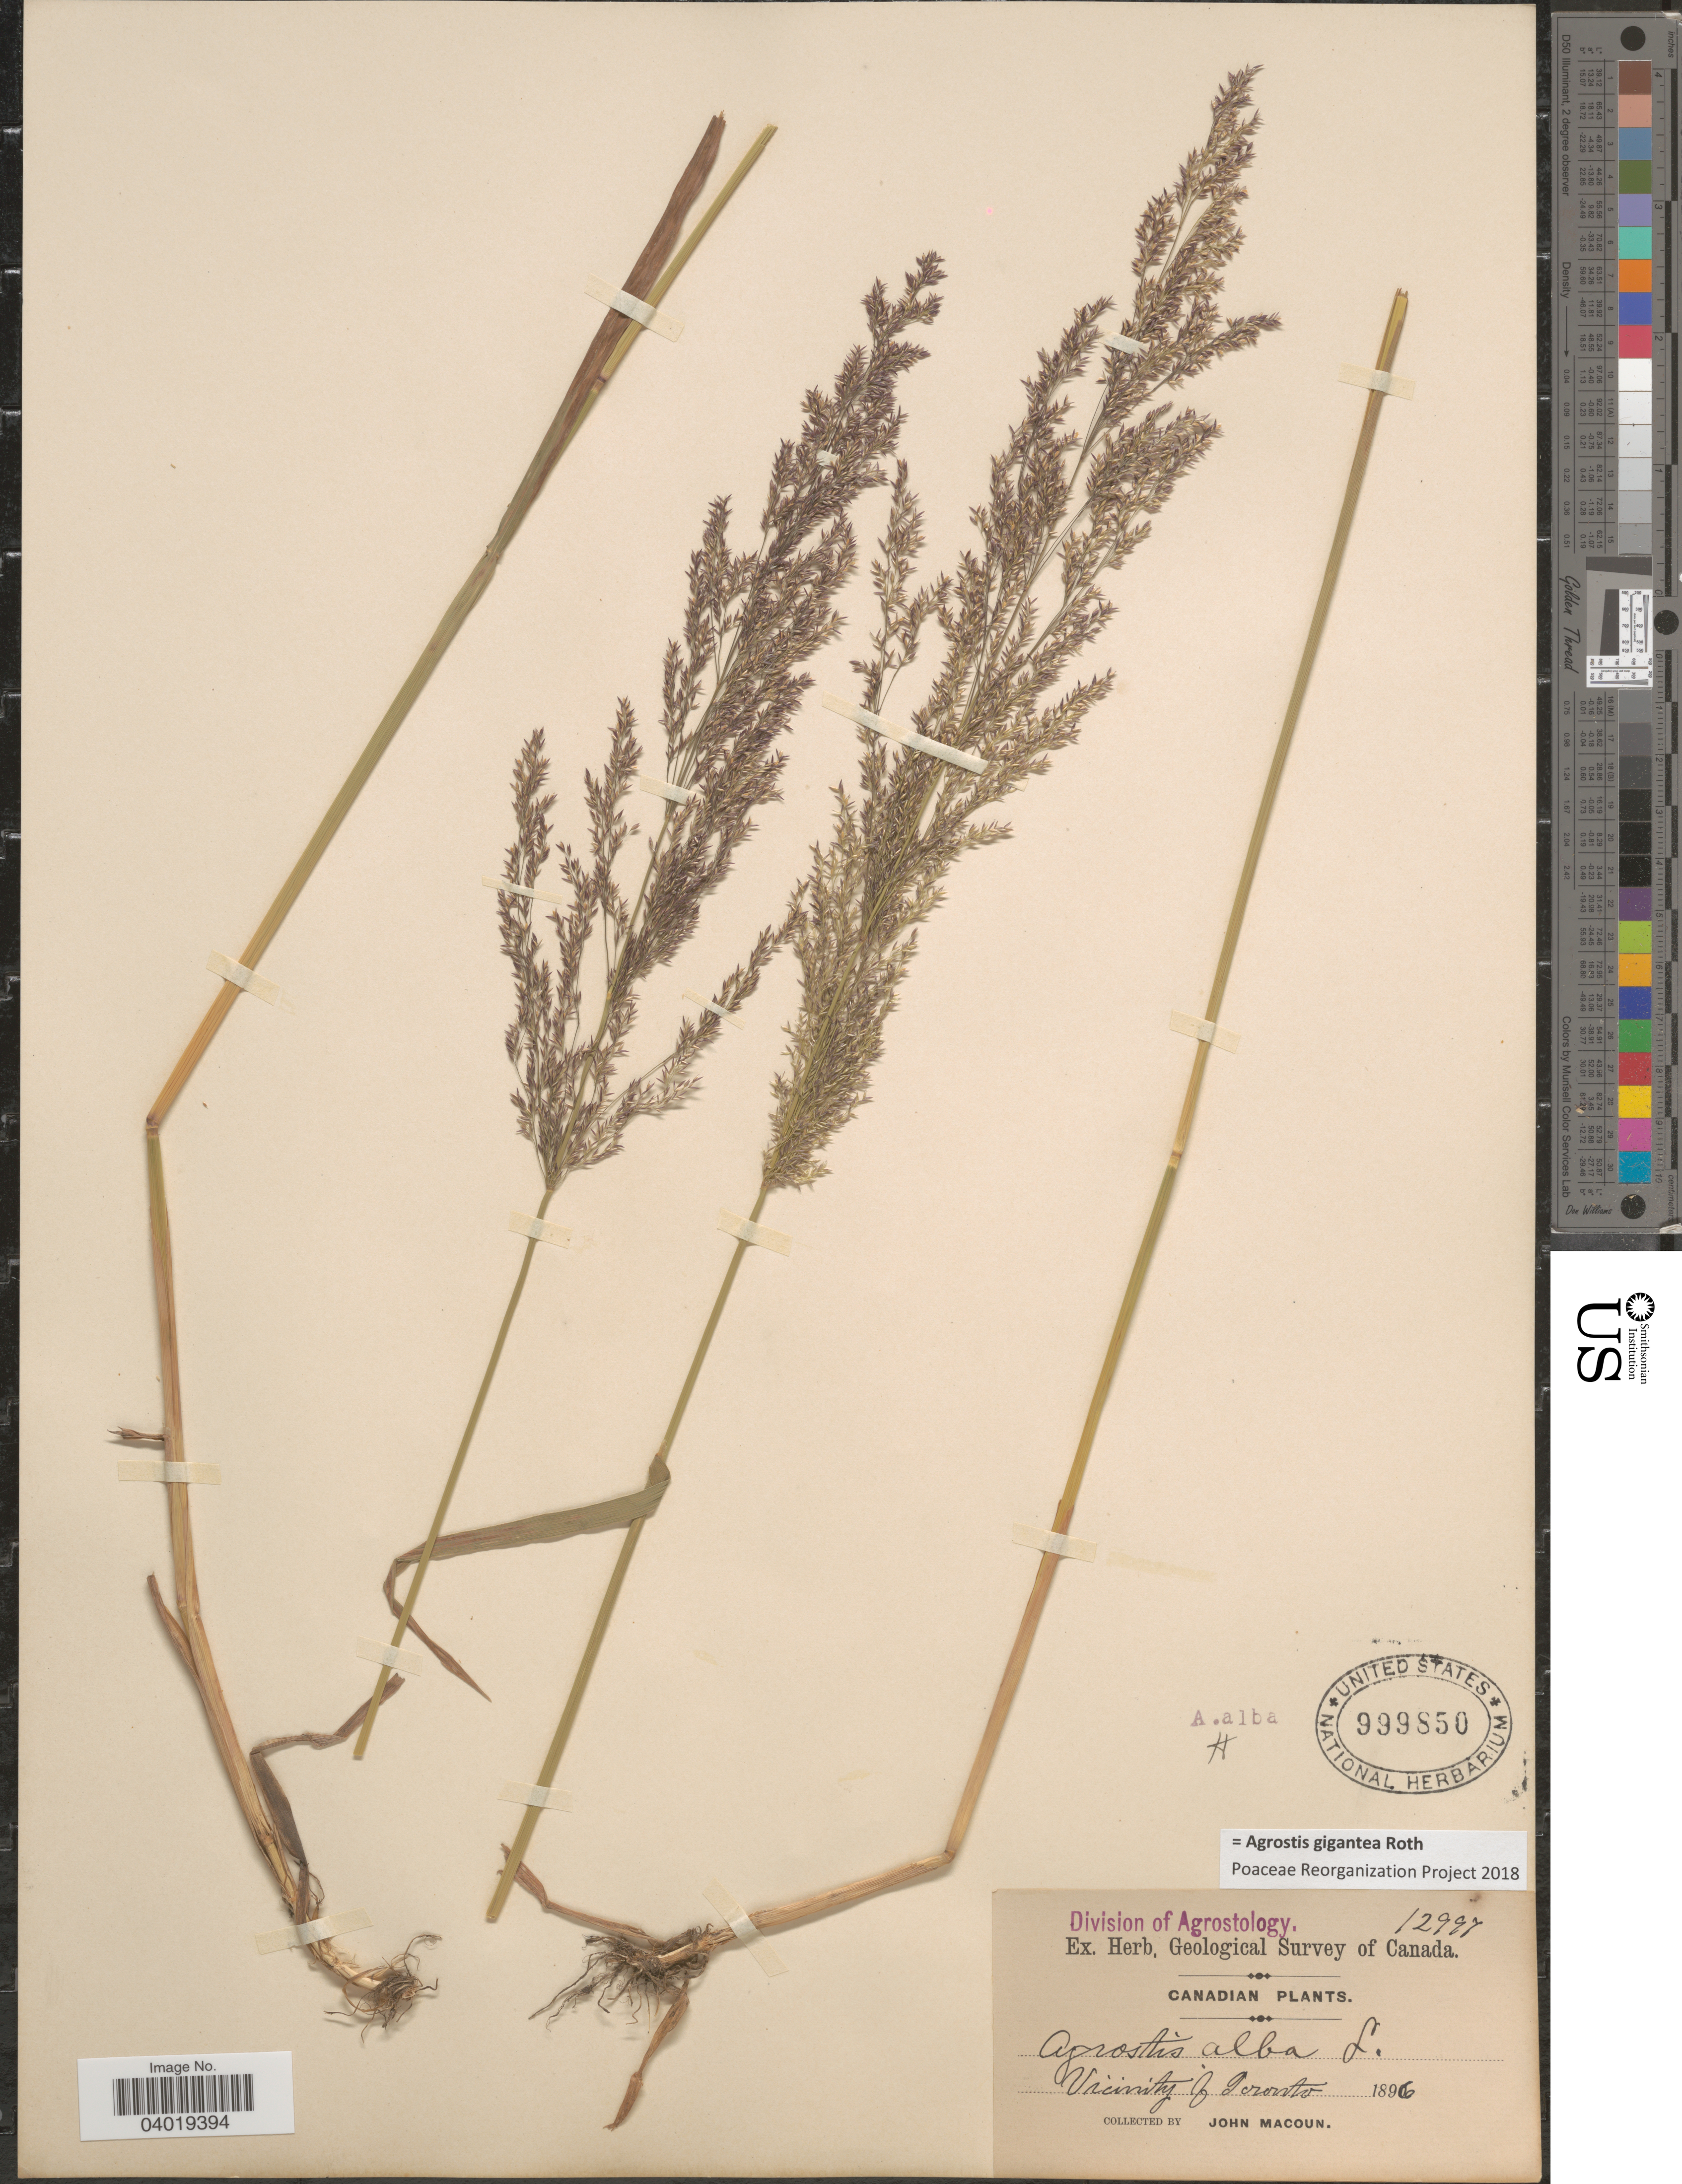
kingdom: Plantae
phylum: Tracheophyta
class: Liliopsida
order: Poales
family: Poaceae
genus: Agrostis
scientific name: Agrostis gigantea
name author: Roth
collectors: J. Macoun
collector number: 12997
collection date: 1896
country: Canada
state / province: Ontario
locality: Vicinity of Toronto.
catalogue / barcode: US 999850